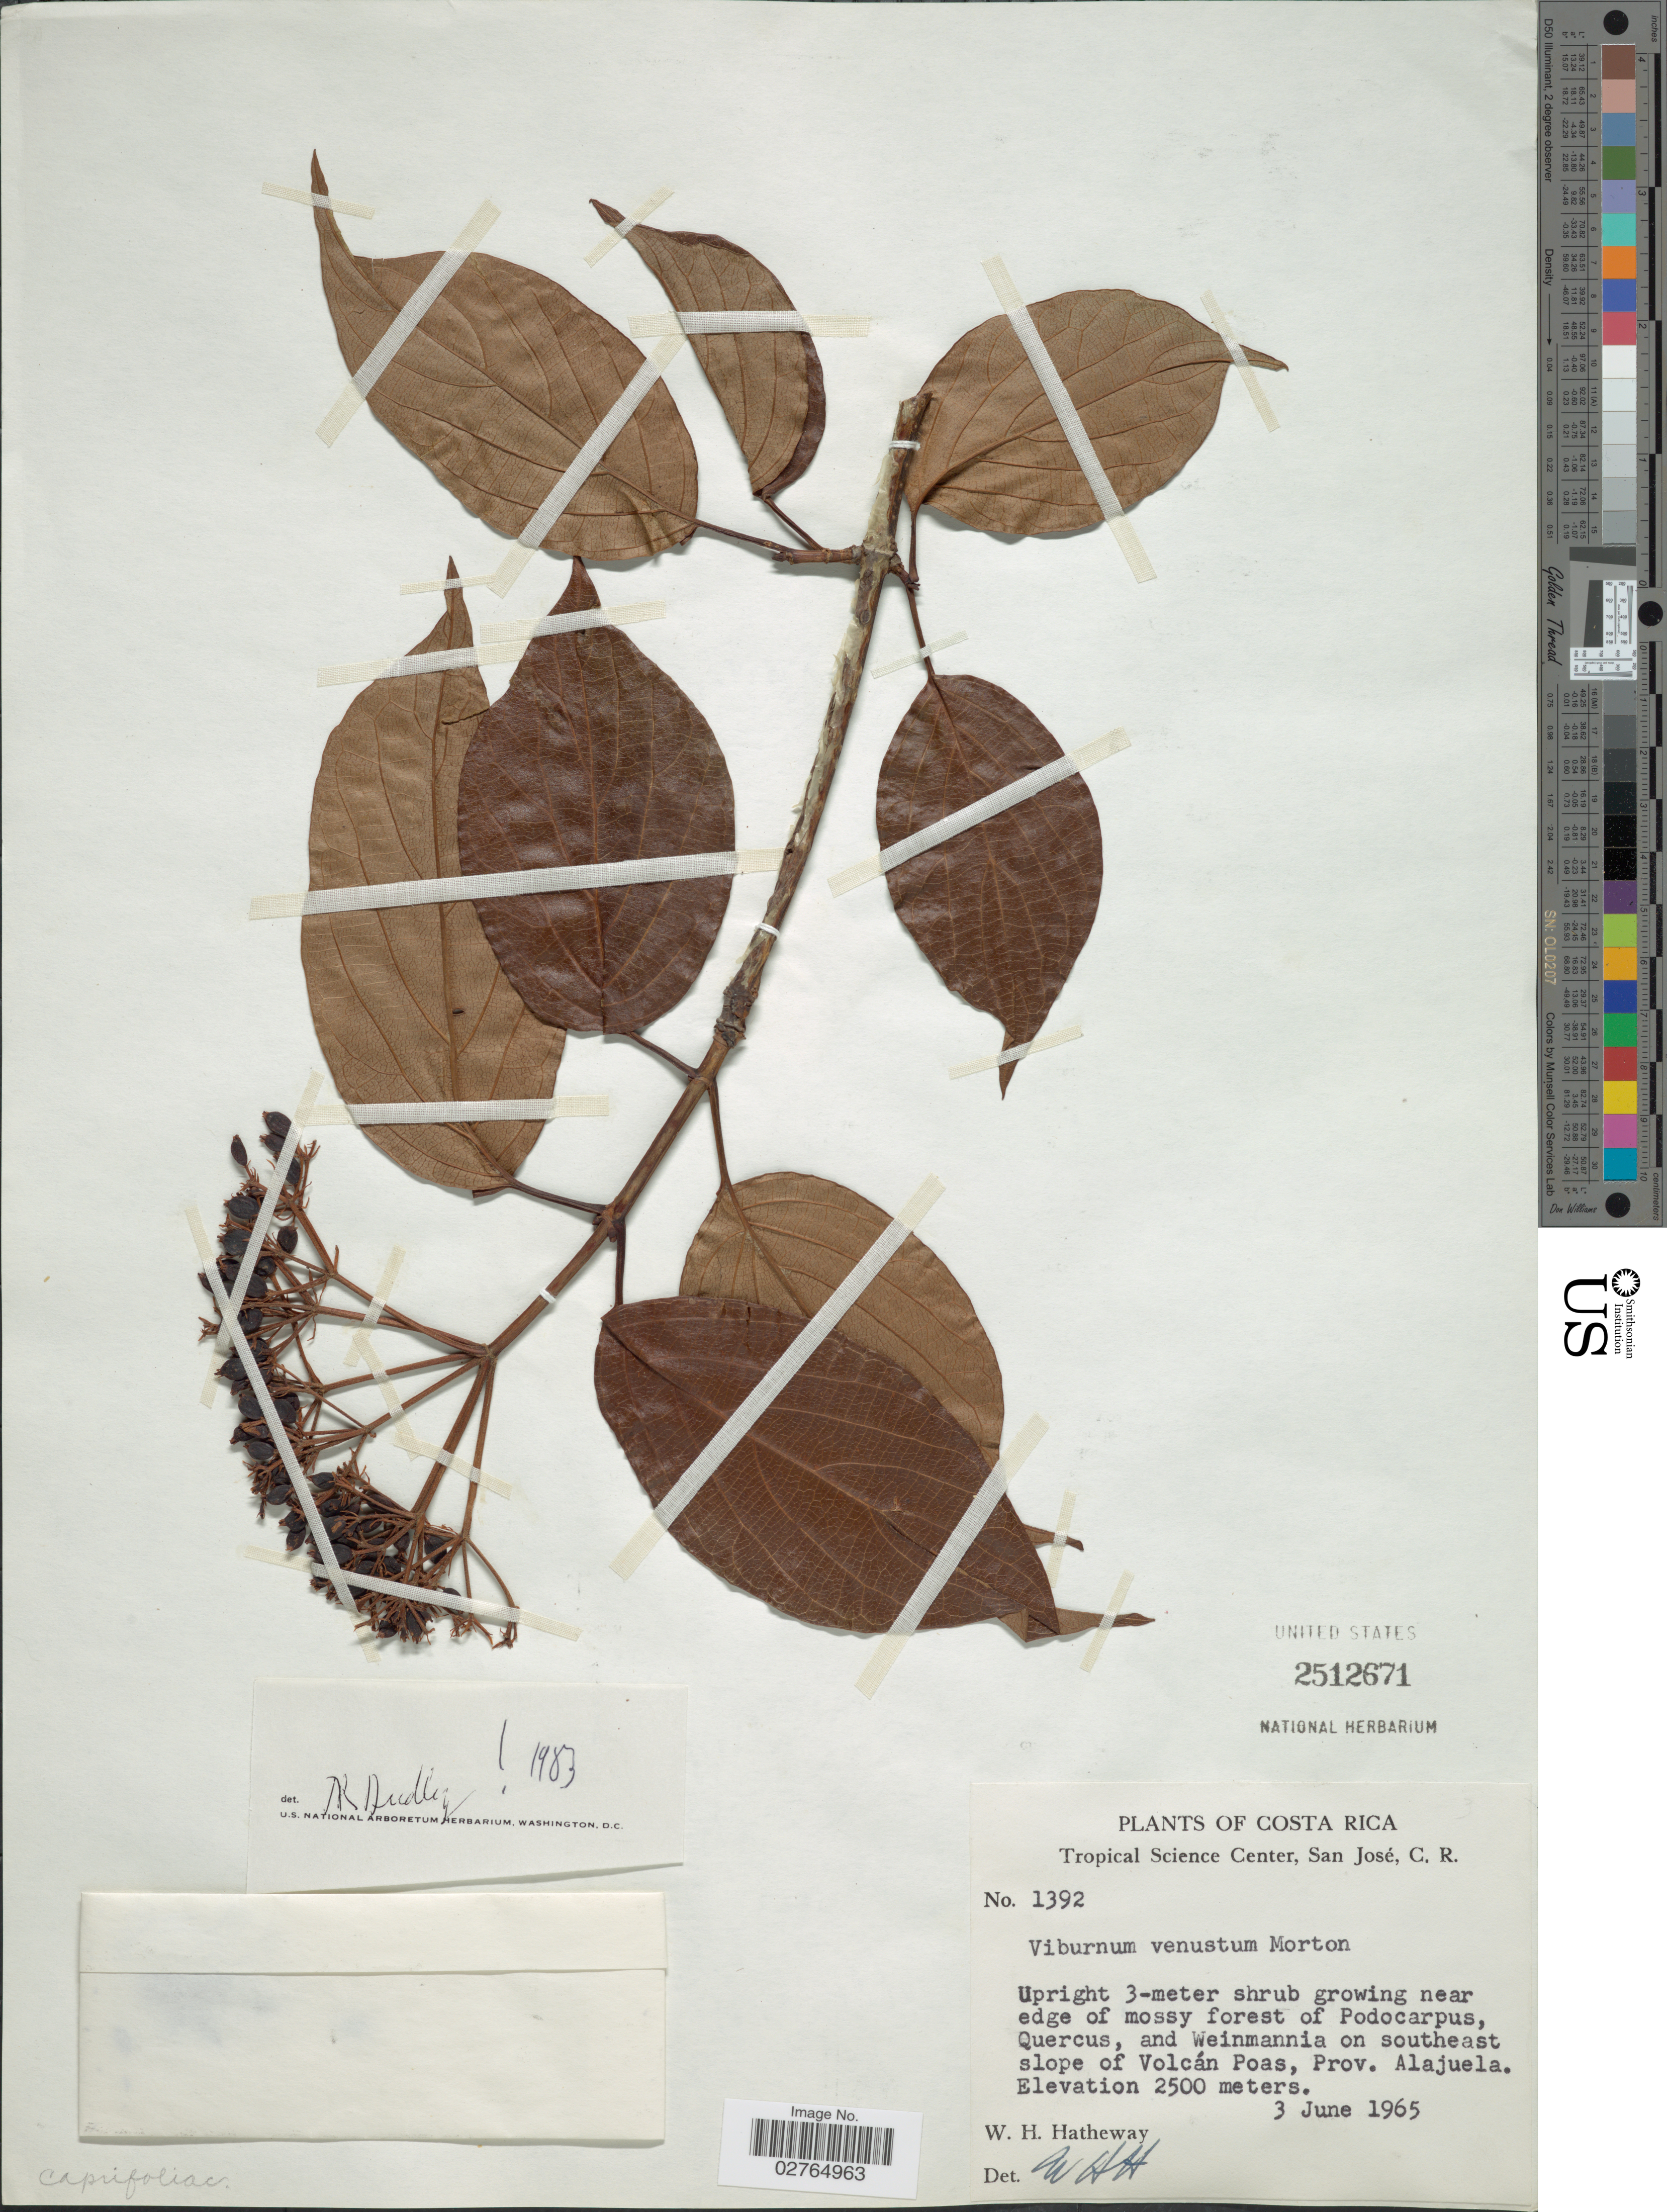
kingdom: Plantae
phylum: Tracheophyta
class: Magnoliopsida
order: Dipsacales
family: Viburnaceae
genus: Viburnum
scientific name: Viburnum venustum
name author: C.V. Morton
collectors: W. H. Hatheway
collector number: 1392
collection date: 1965-06-03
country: Costa Rica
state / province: Alajuela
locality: Southeast slope of Volcán Poas.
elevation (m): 2500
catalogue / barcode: US 2512671